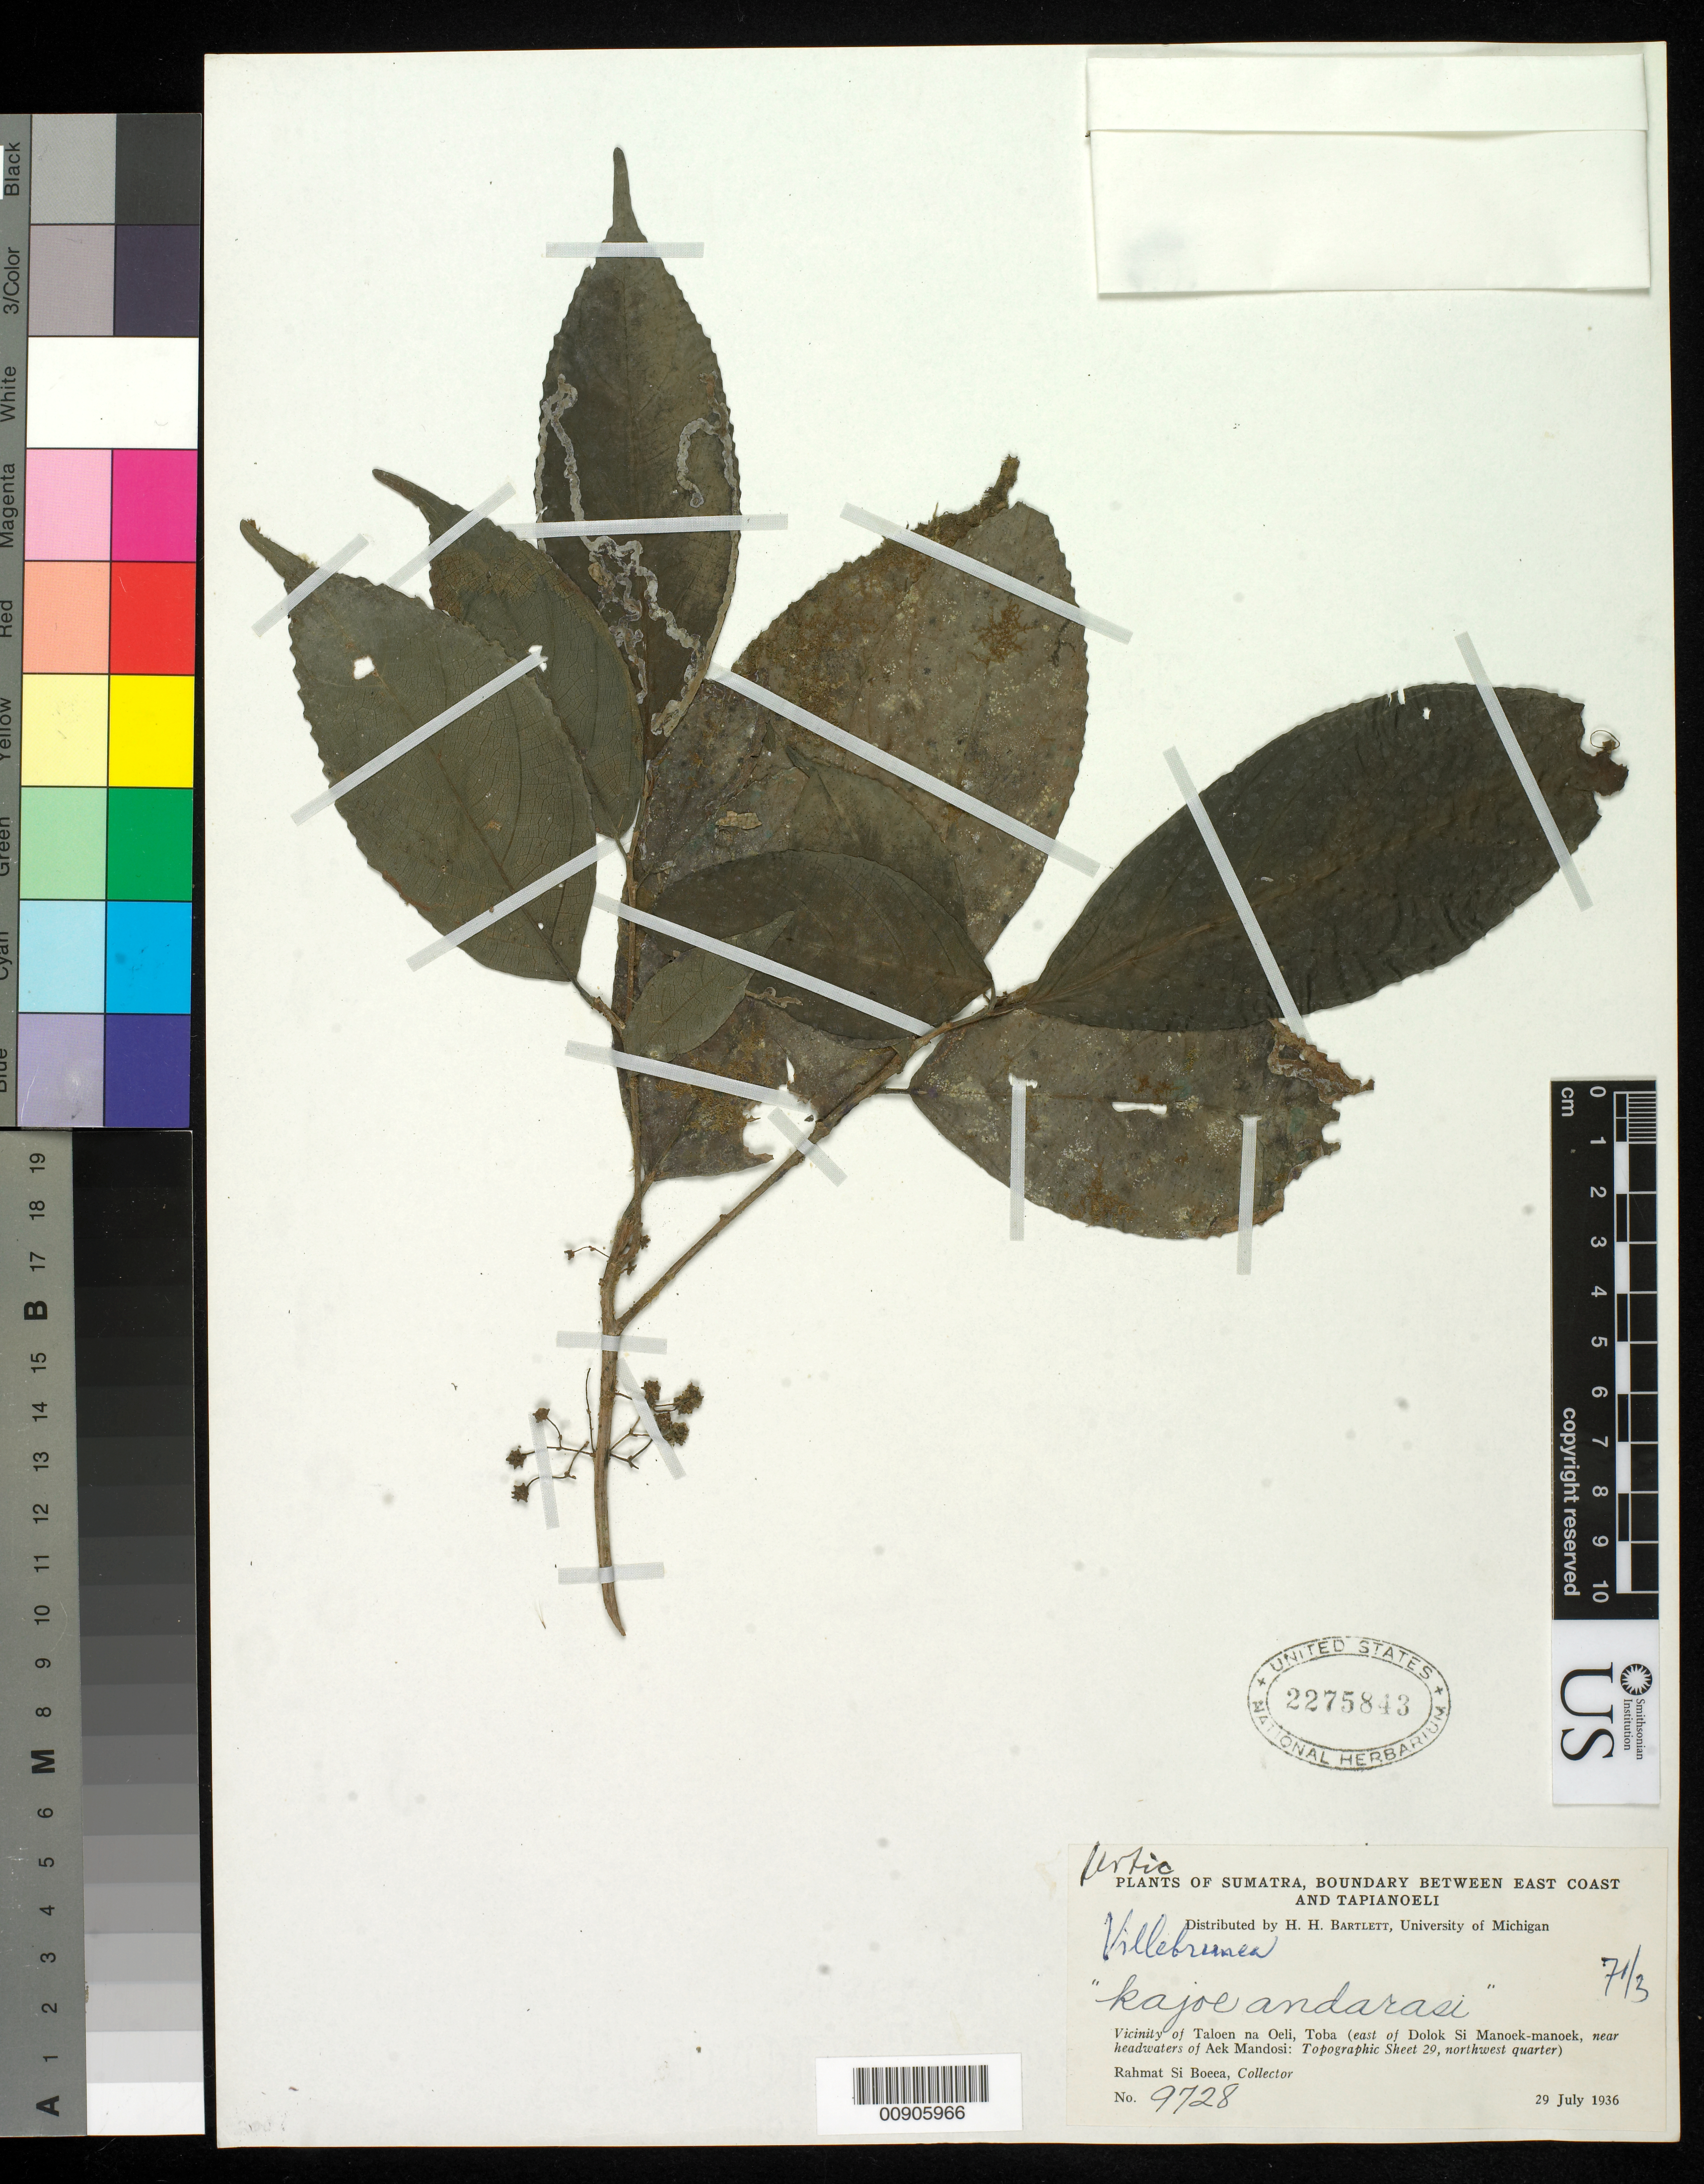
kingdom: Plantae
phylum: Tracheophyta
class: Magnoliopsida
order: Rosales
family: Urticaceae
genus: Oreocnide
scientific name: Oreocnide sp.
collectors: Rahmat Si Boeea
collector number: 9728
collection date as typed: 29 Jul 1936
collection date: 1936-07-29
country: Indonesia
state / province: Sumatra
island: Sumatra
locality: Sumatra, Boundary between East Coast and Tapianoeli. Vicinity of Taloen na Oeli, Toba (east of Dolok Si Manoek-manoek, near headwaters of Aek Mandosi: Topographic Sheet 29, northwest quarter)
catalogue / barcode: US 2275843